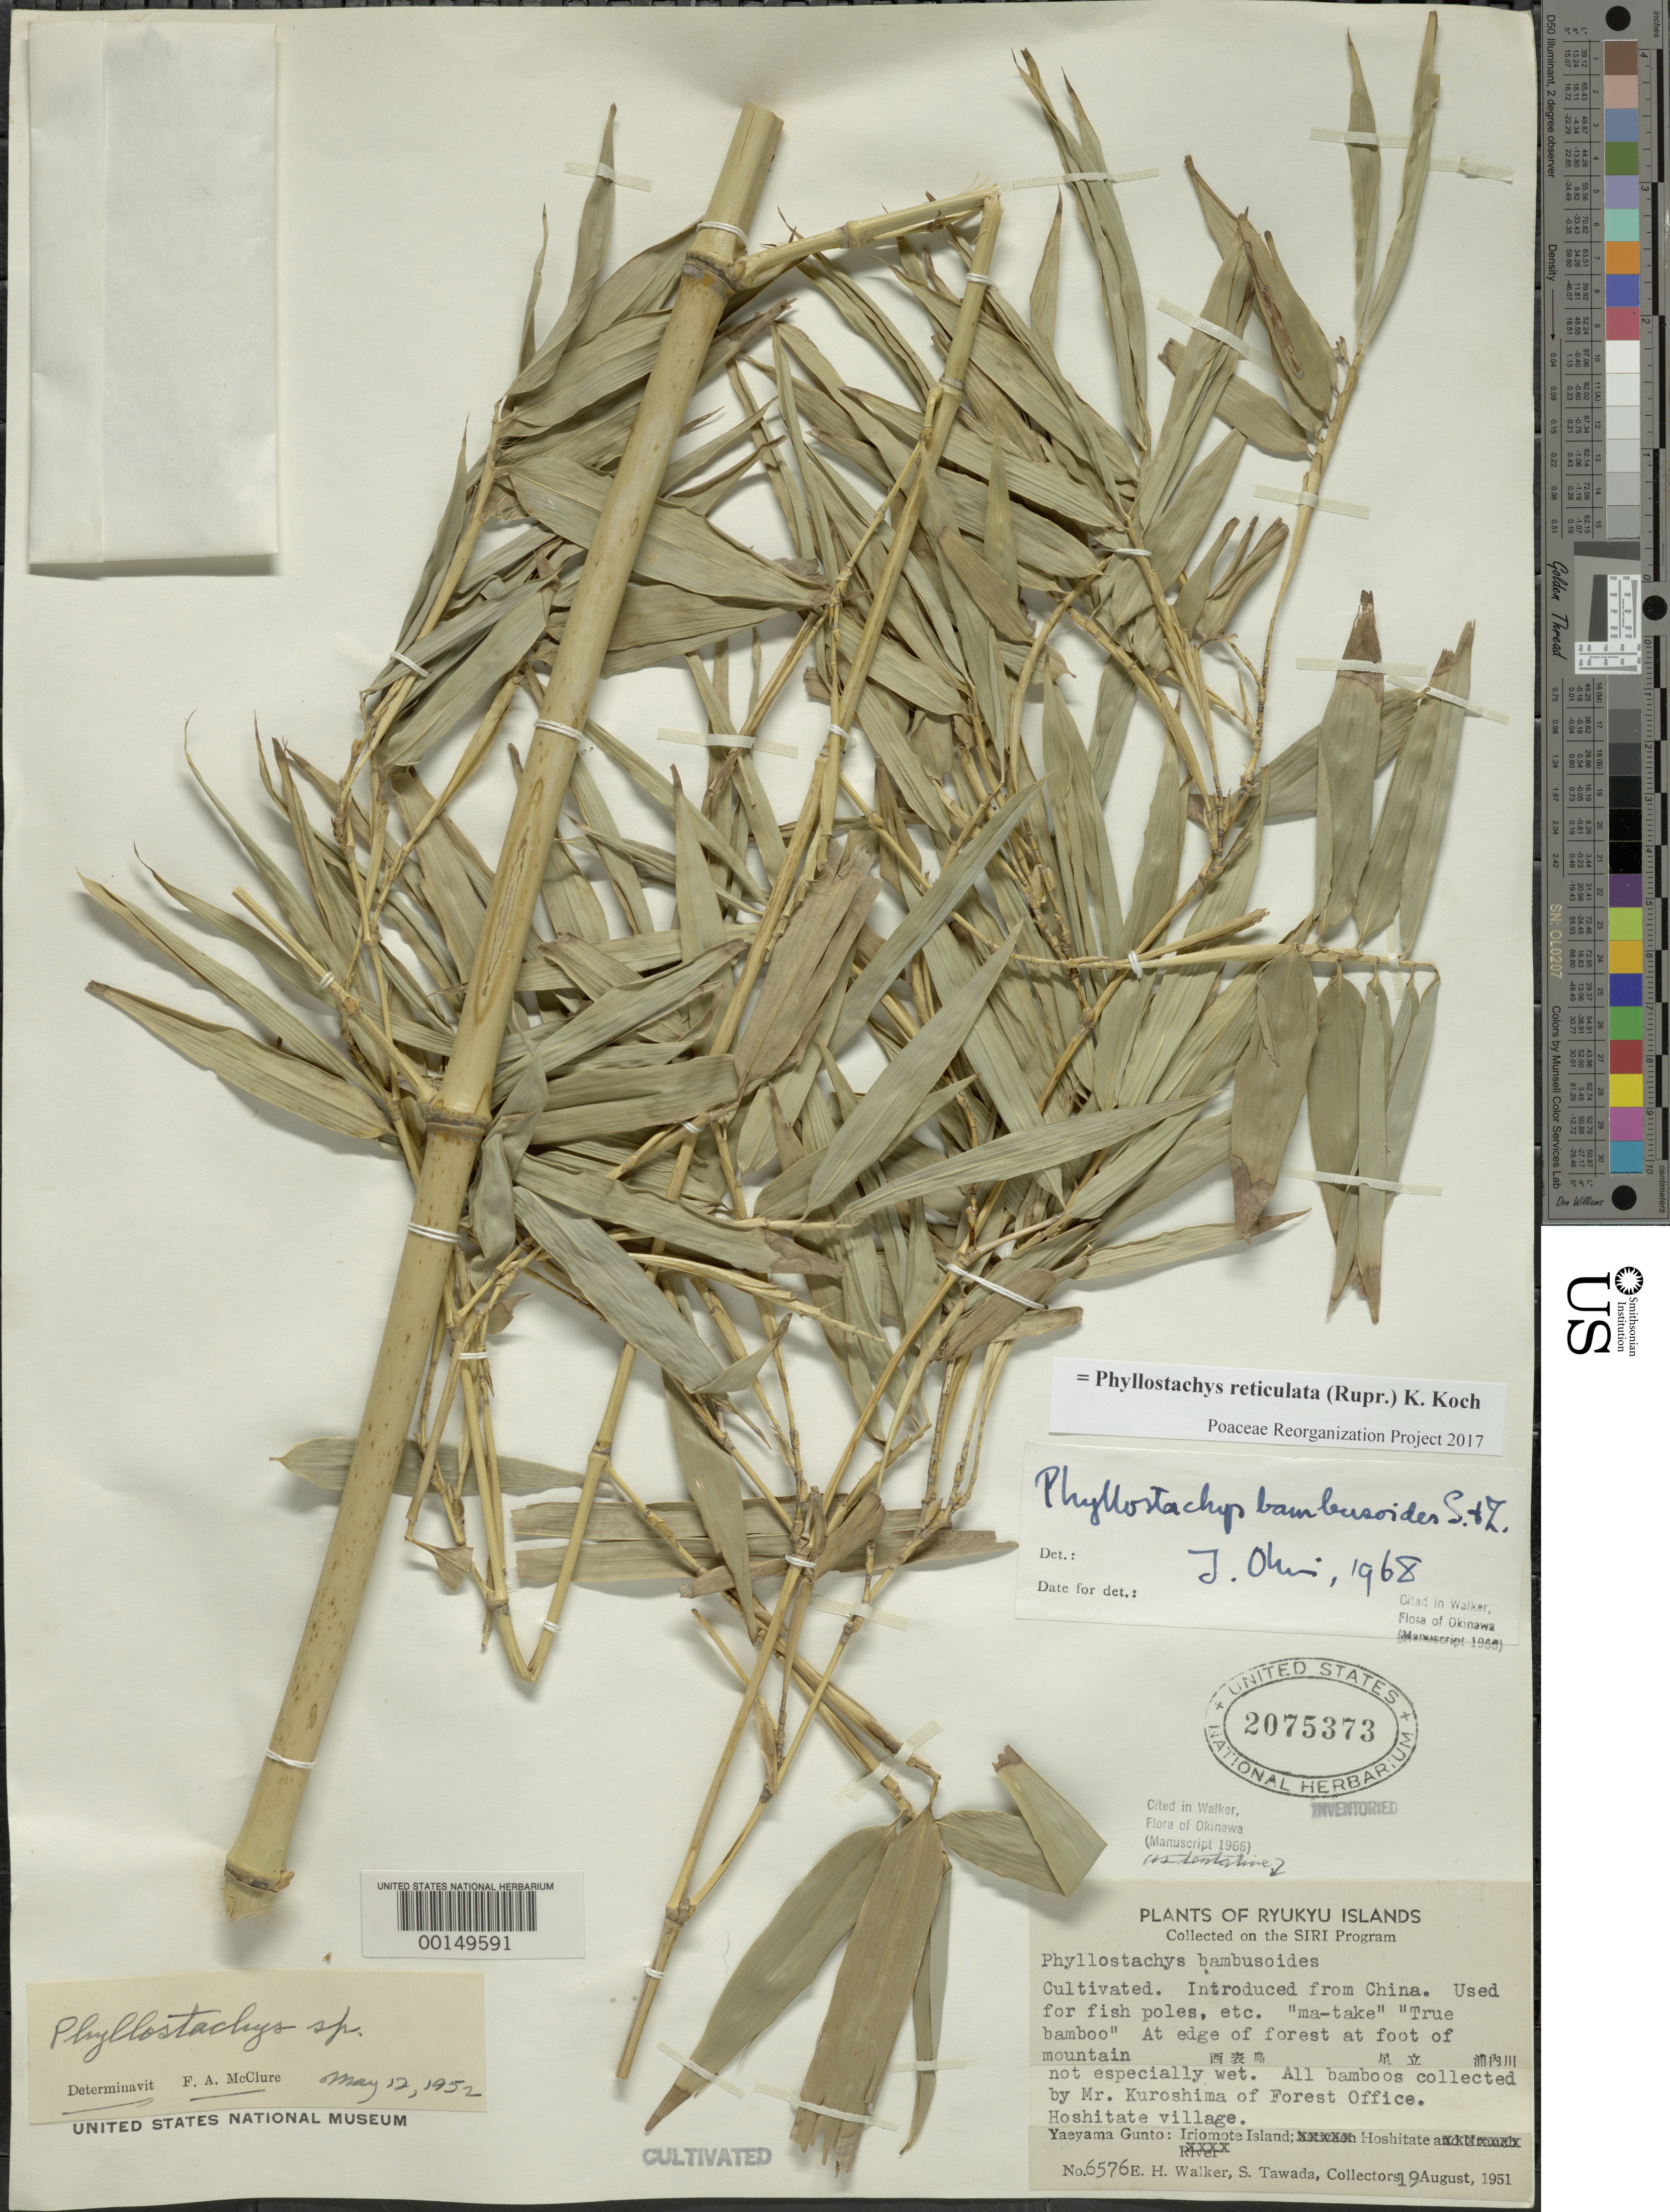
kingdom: Plantae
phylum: Tracheophyta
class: Liliopsida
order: Poales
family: Poaceae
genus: Phyllostachys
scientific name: Phyllostachys reticulata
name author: (Rupr.) K. Koch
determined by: Poaceae Reorganization Project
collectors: E. H. Walker & S. Tawada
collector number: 6576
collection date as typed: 19 Aug 1951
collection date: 1951-08-19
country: Japan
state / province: Okinawa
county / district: Okinawa Prefecture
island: Iriomote ?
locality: Irimote island [Sakishima Is. ?]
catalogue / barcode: US 2075373